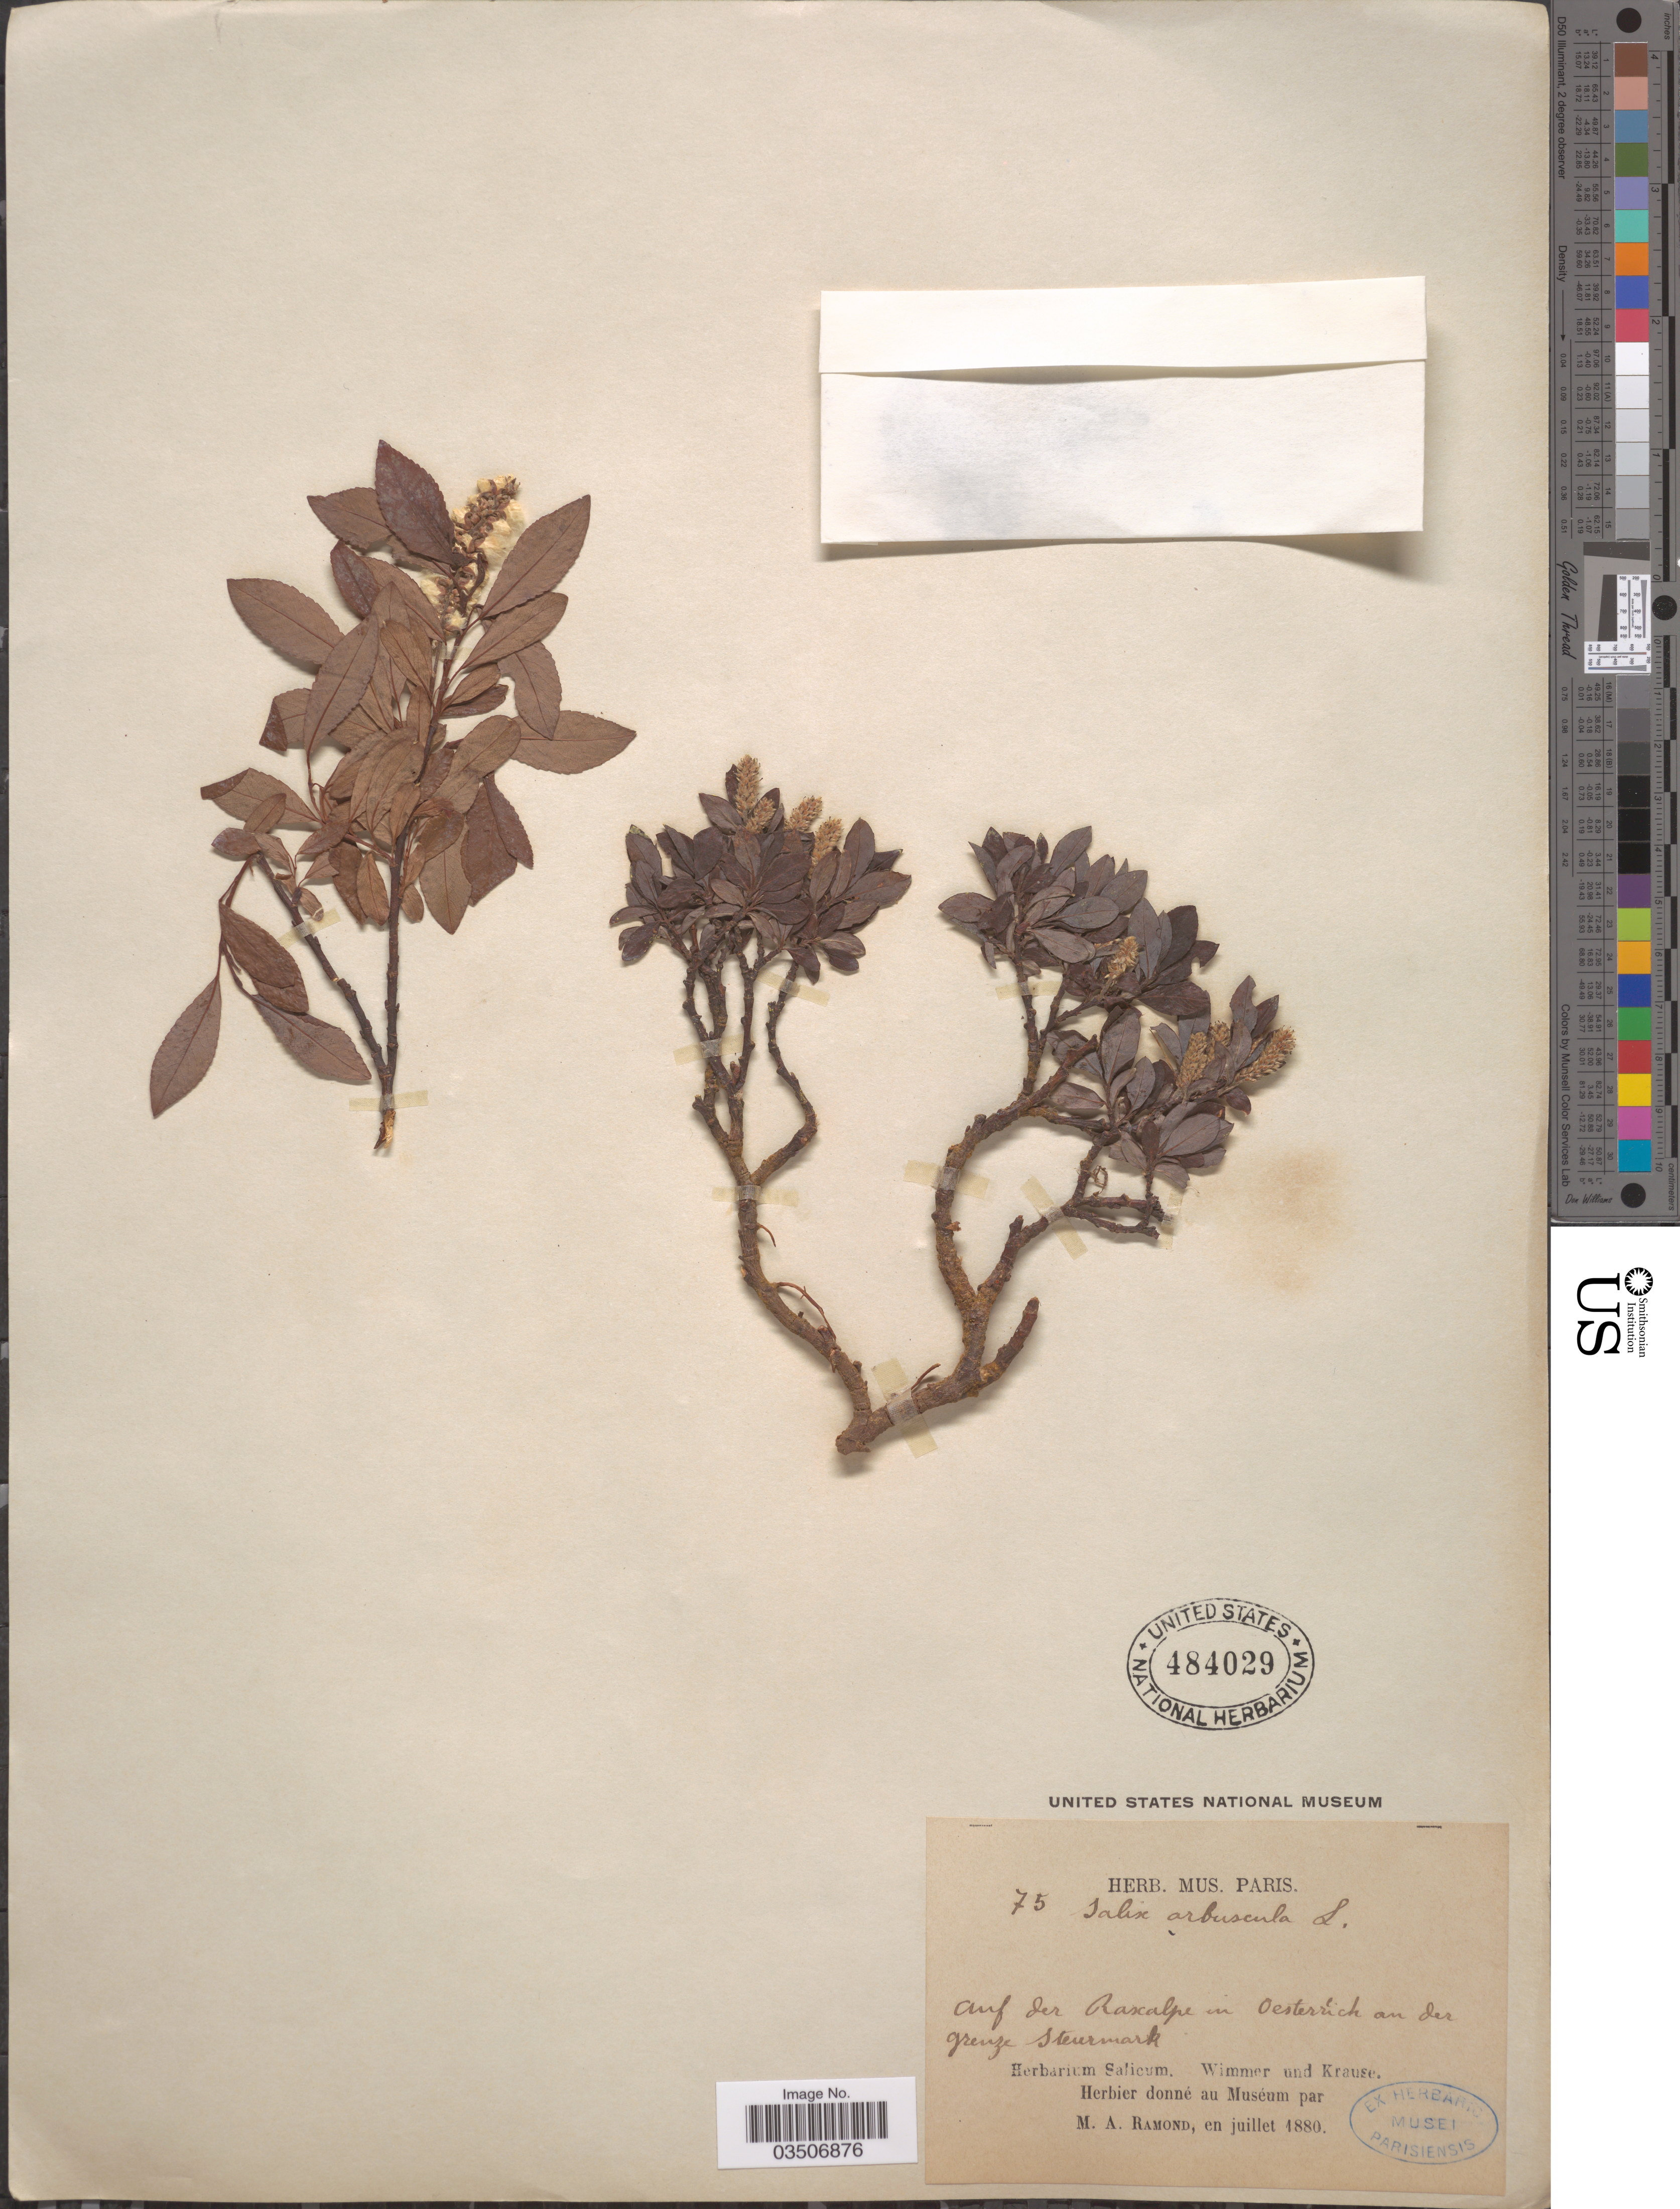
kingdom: Plantae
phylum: Tracheophyta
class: Magnoliopsida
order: Malpighiales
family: Salicaceae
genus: Salix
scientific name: Salix arbuscula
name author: L.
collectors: Wimmer & -- Krause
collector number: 75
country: Austria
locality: Anf der Raxalpe in Oesterrich an der grenze Steurmark.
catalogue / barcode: US 484029